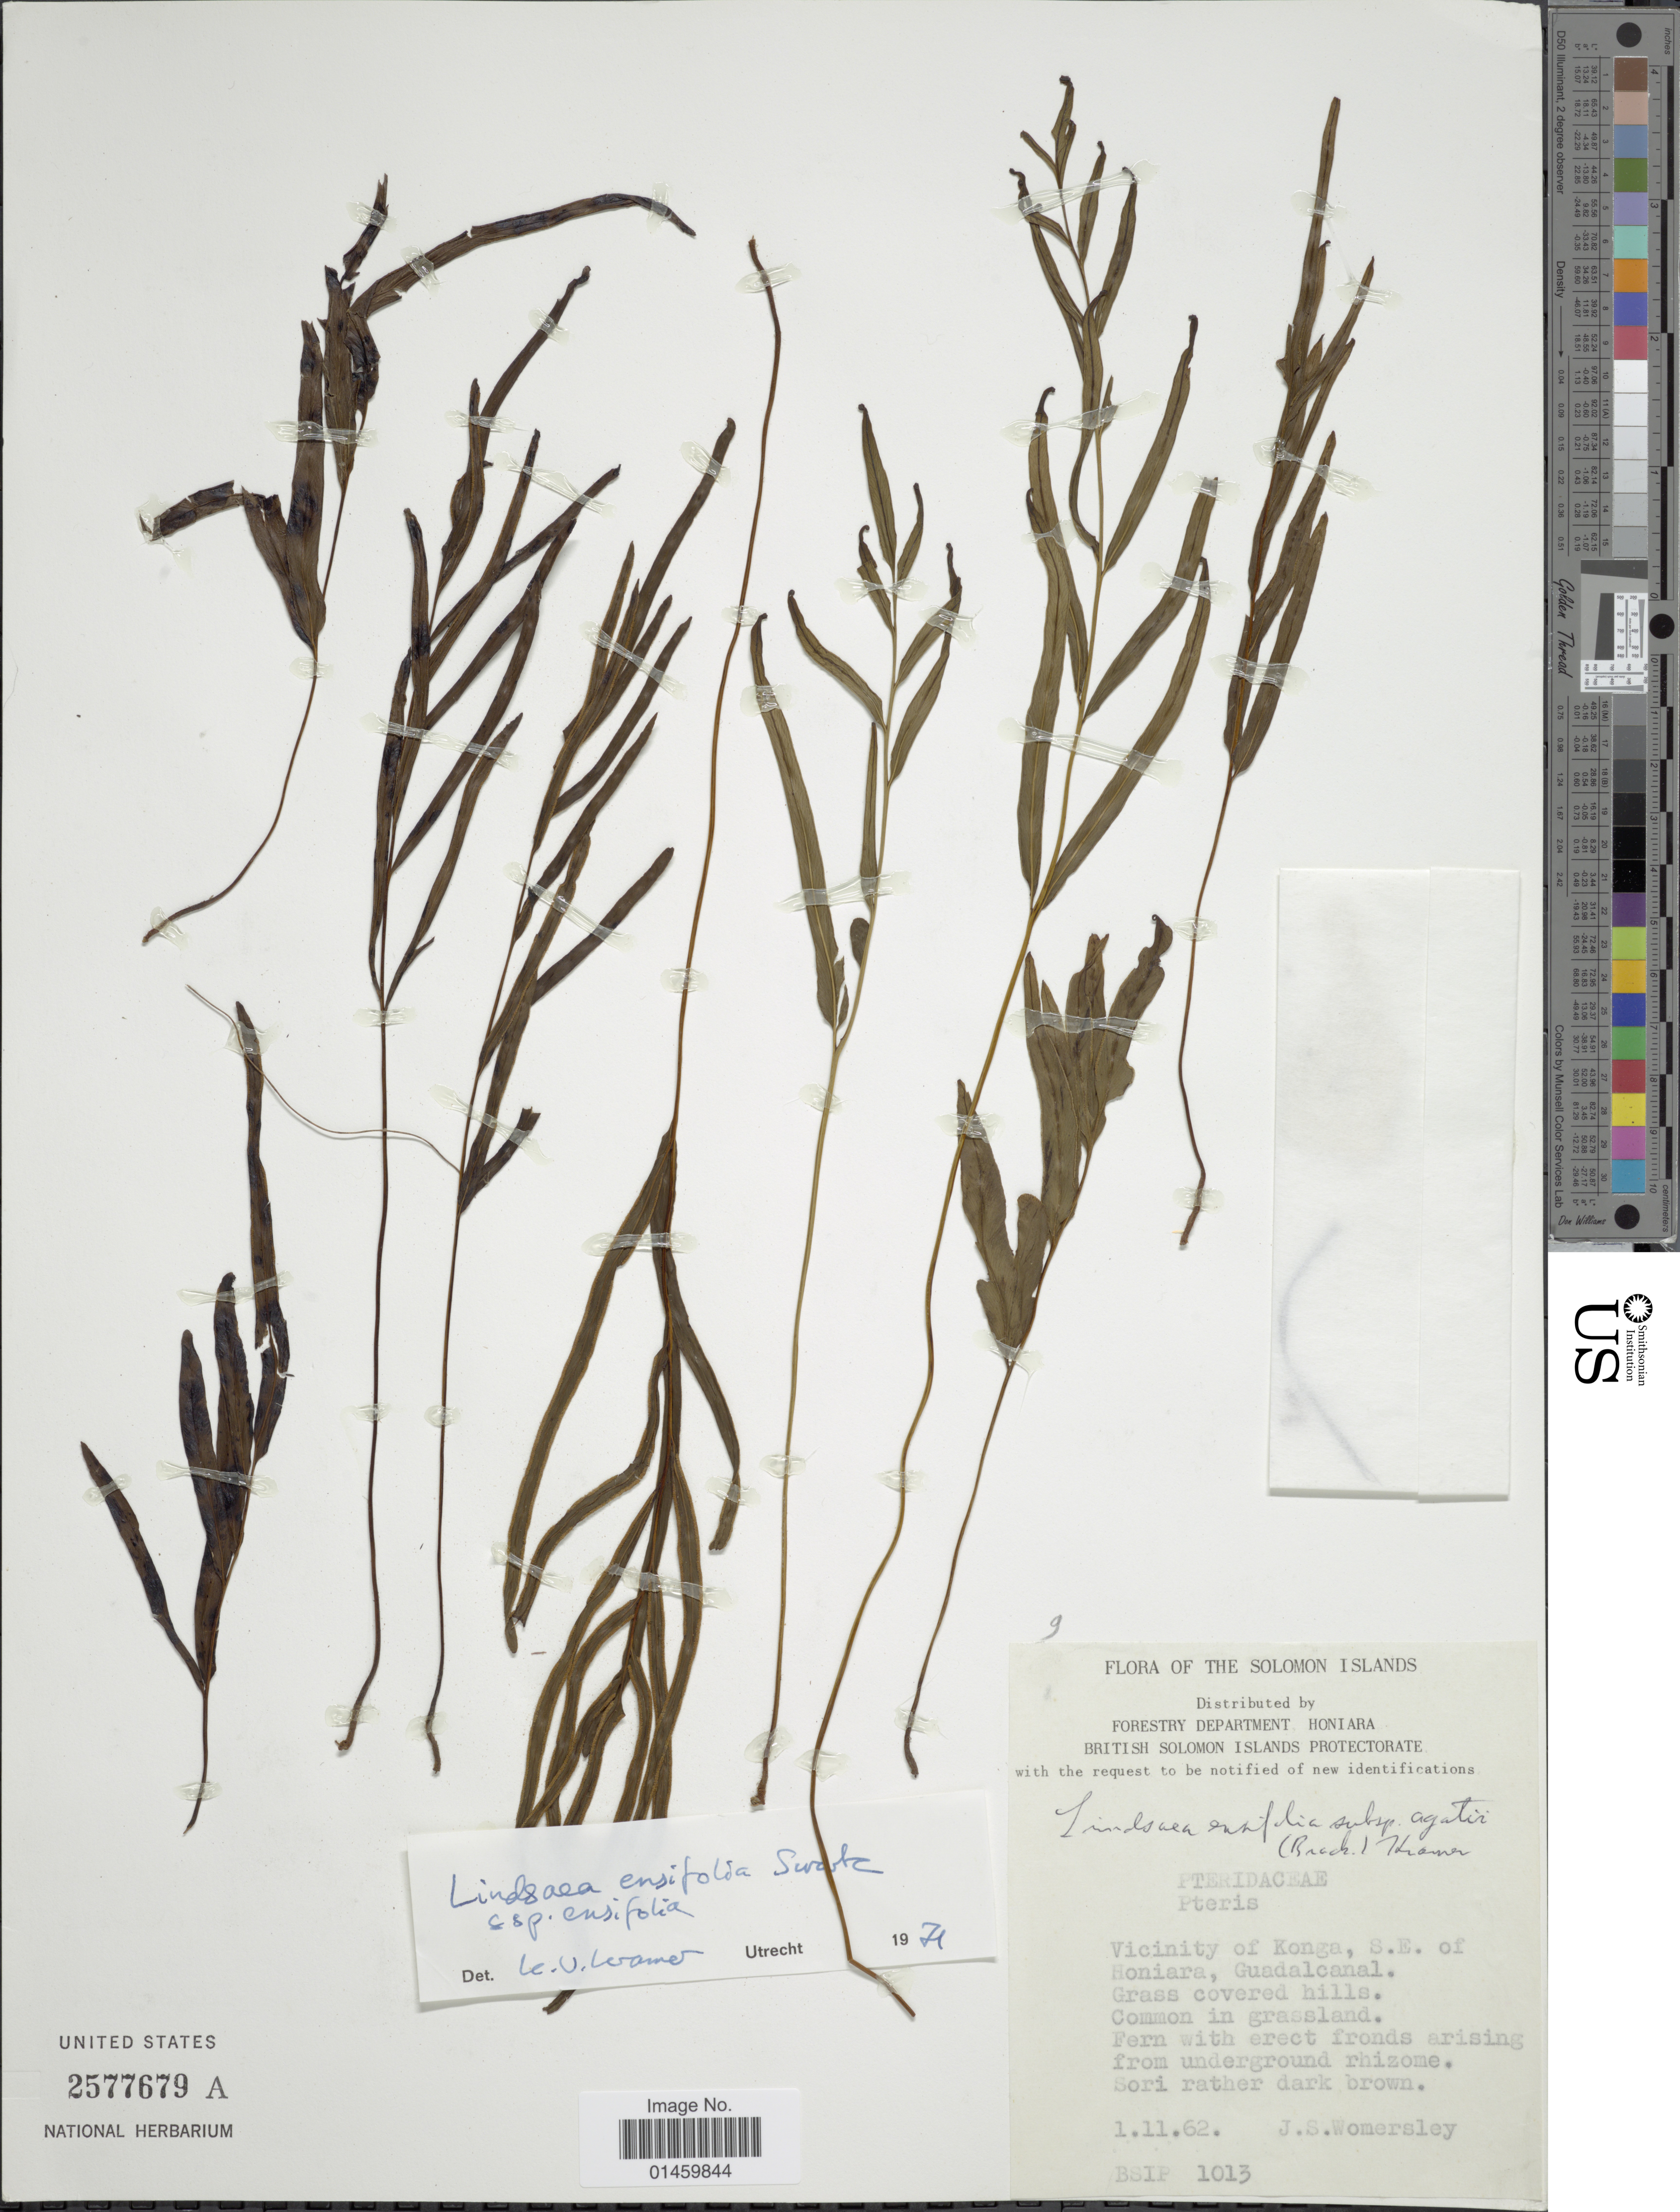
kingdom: Plantae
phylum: Tracheophyta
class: Polypodiopsida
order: Polypodiales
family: Lindsaeaceae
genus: Lindsaea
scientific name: Lindsaea ensifolia subsp. ensifolia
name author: Sw.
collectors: J. S. Womersley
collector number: BSIP1013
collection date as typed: Transcribed d/m/y: 1/11/62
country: Solomon Islands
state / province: Solomon Islands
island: Guadalcanal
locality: Vicinity of Konga, S.E. of Honiara, Guadalcanal.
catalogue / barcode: US 2577679A